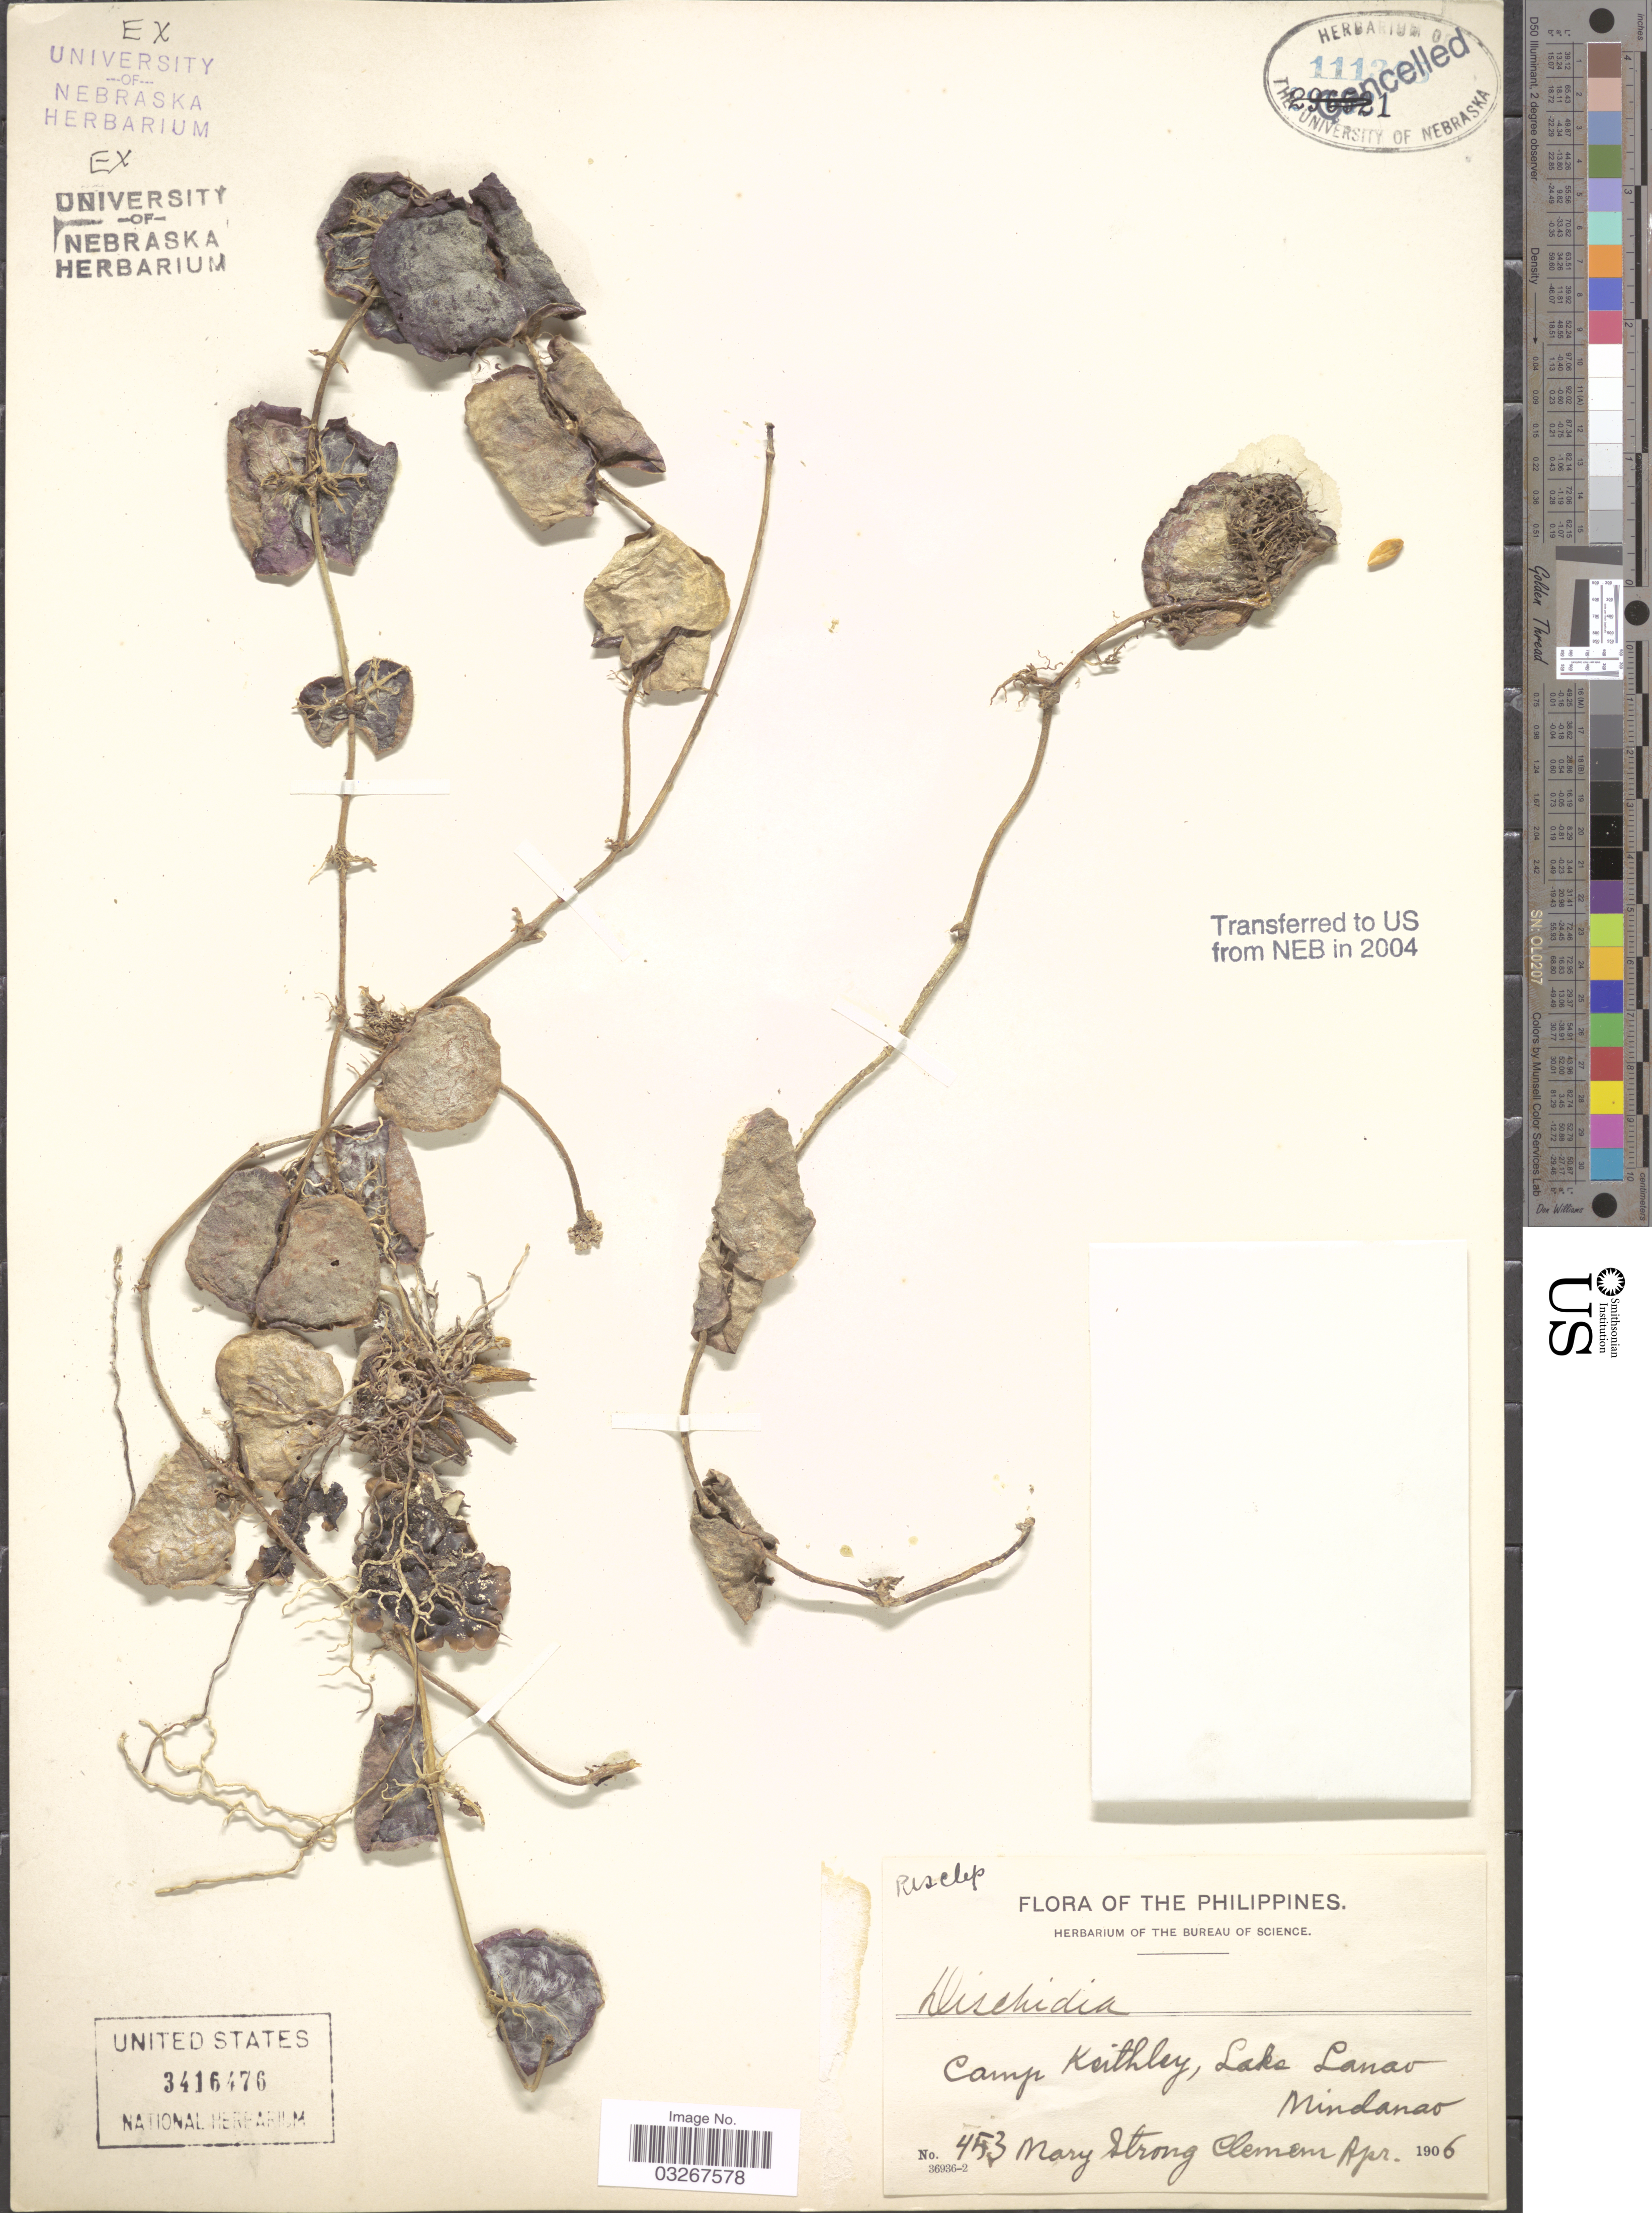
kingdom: Plantae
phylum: Tracheophyta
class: Magnoliopsida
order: Gentianales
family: Apocynaceae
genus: Dischidia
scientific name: Dischidia sp.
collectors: M. S. Clemens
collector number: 453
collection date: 1906-04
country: Philippines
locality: Camp Keithley, Lake Lanao, Mindanao.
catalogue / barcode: US 3416476